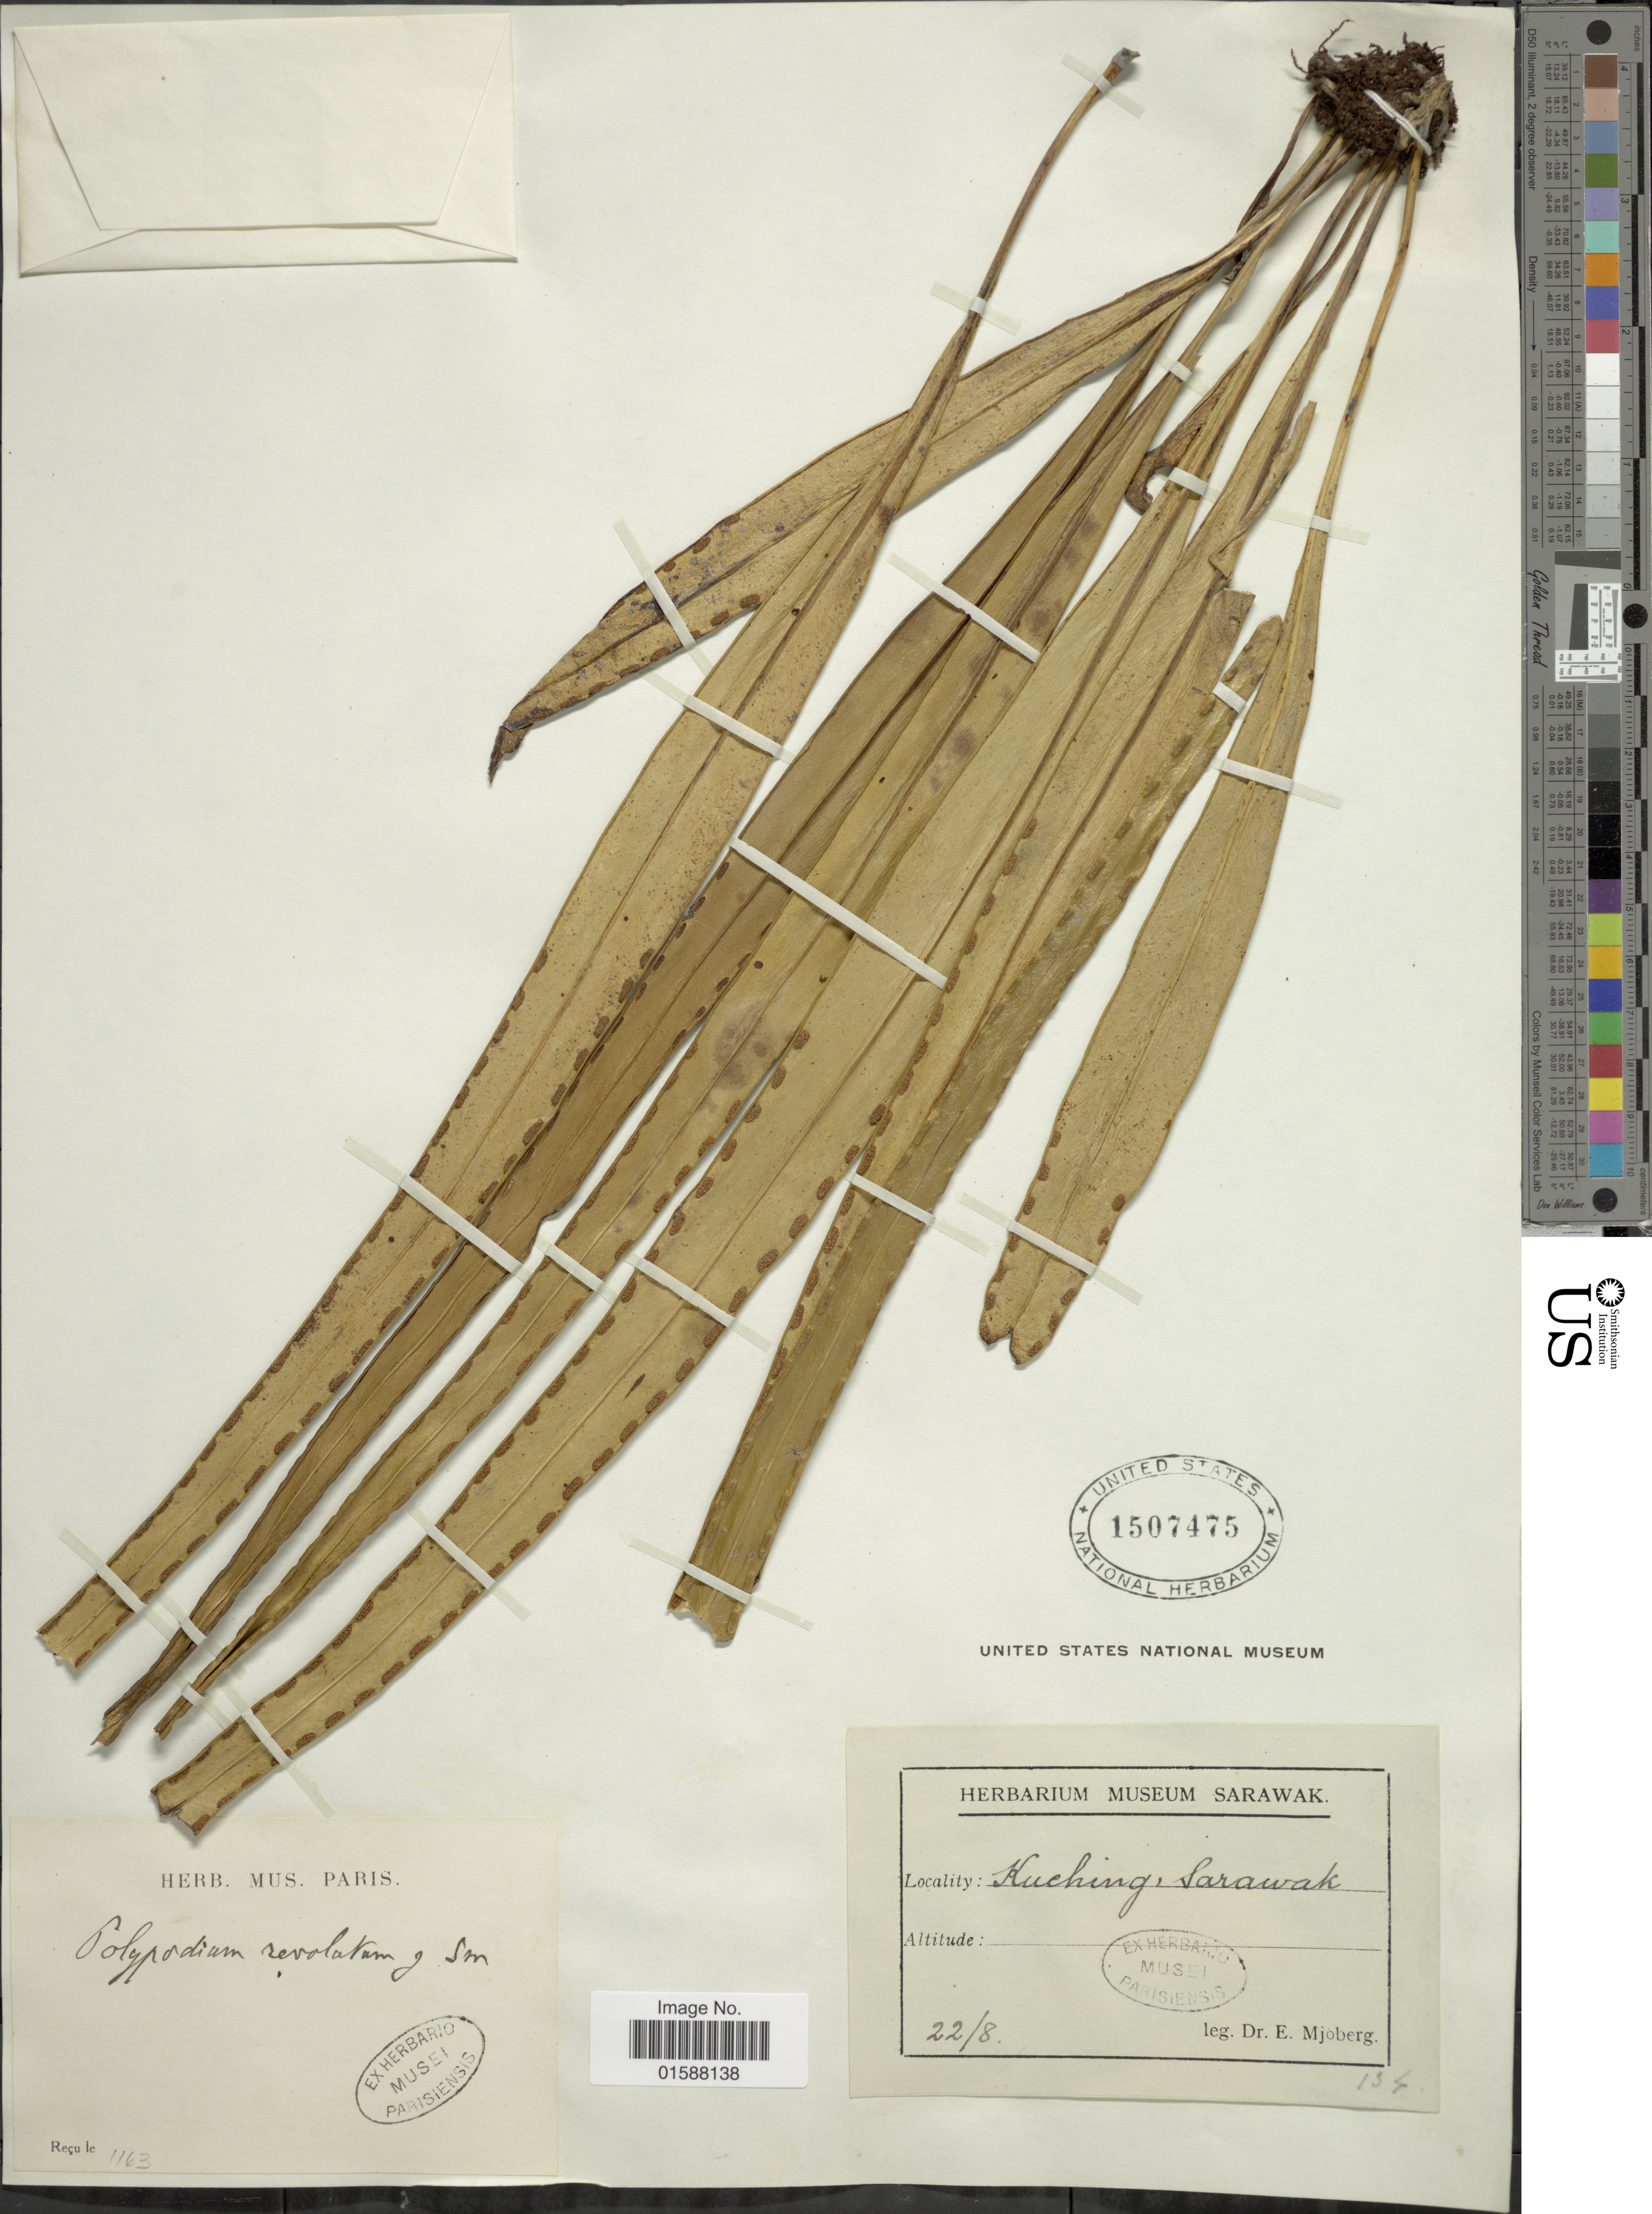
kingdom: Plantae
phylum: Tracheophyta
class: Polypodiopsida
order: Polypodiales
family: Polypodiaceae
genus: Lepisorus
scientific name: Lepisorus longifolius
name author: (Blume) Holttum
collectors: E. Mjoberg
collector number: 1163?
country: Malaysia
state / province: Sarawak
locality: Kuching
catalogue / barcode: US 1507475